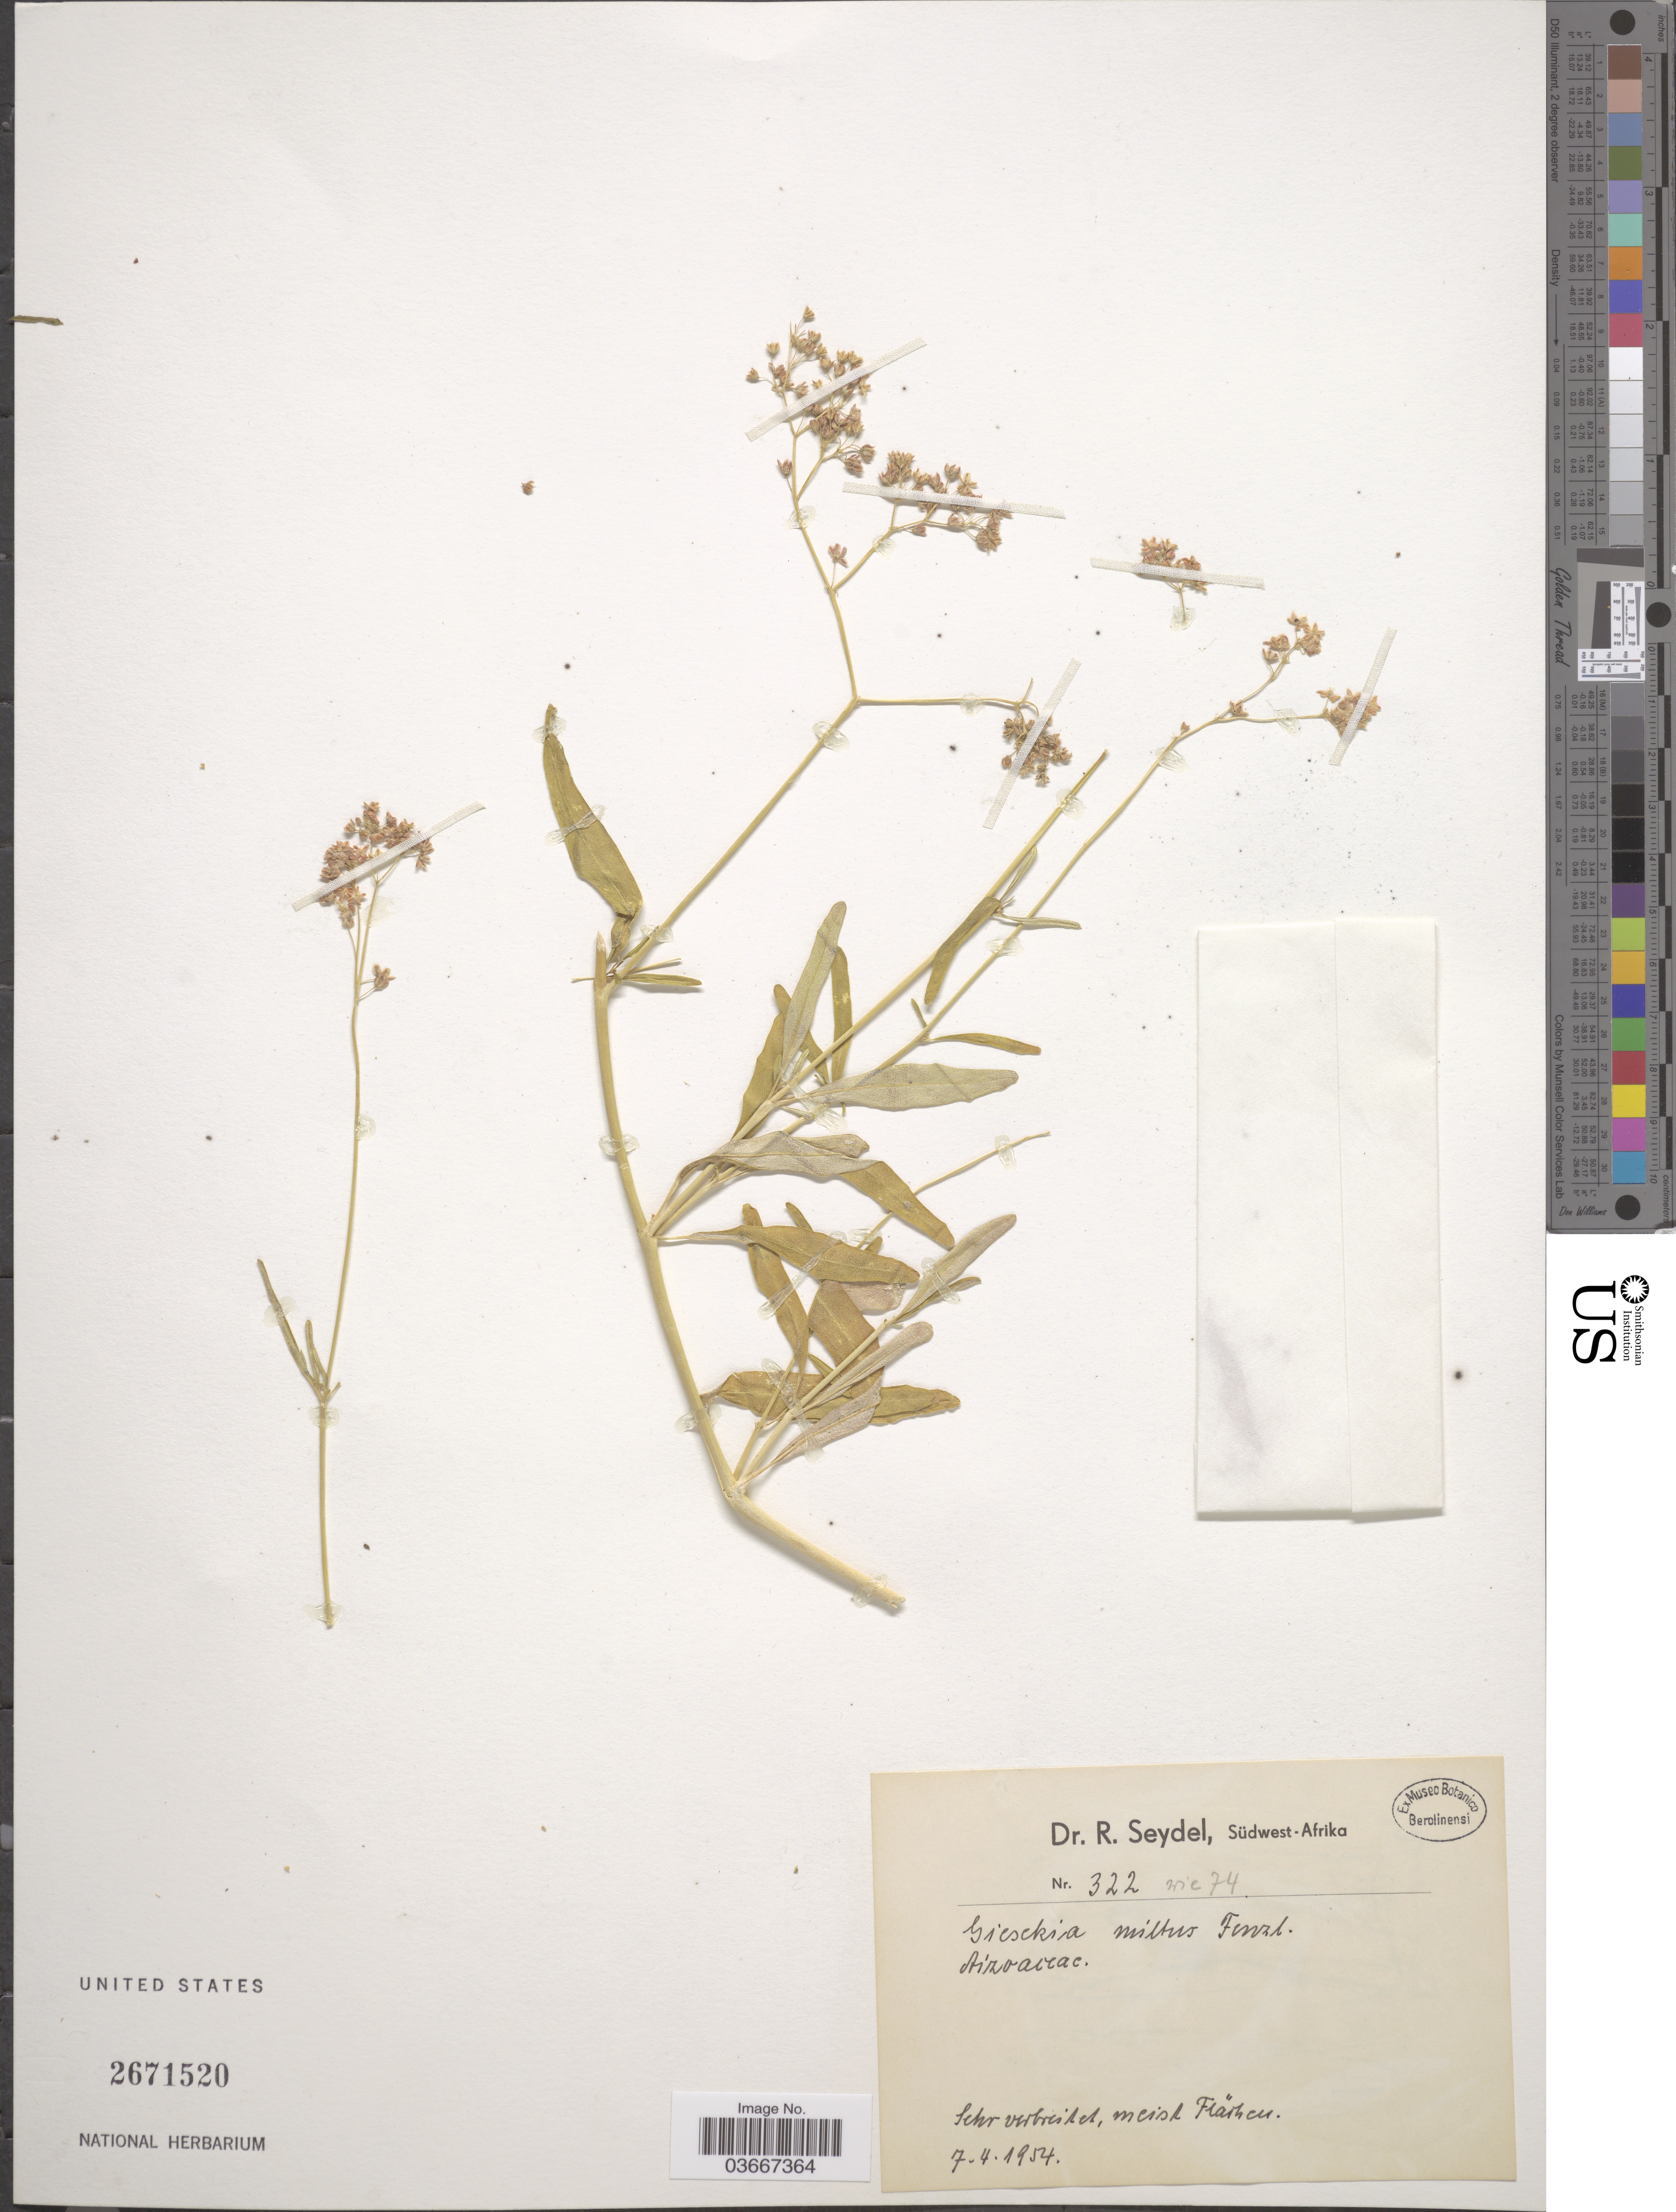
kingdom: Plantae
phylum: Tracheophyta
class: Magnoliopsida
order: Caryophyllales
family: Gisekiaceae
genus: Gisekia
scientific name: Gisekia miltus Fenzl, nom. illeg.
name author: Fenzl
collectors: R. Seydel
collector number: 322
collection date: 1954-04-07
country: Namibia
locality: Südwest-Afrika. Sehr verbreitet, meist Flächen.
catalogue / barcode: US 2671520